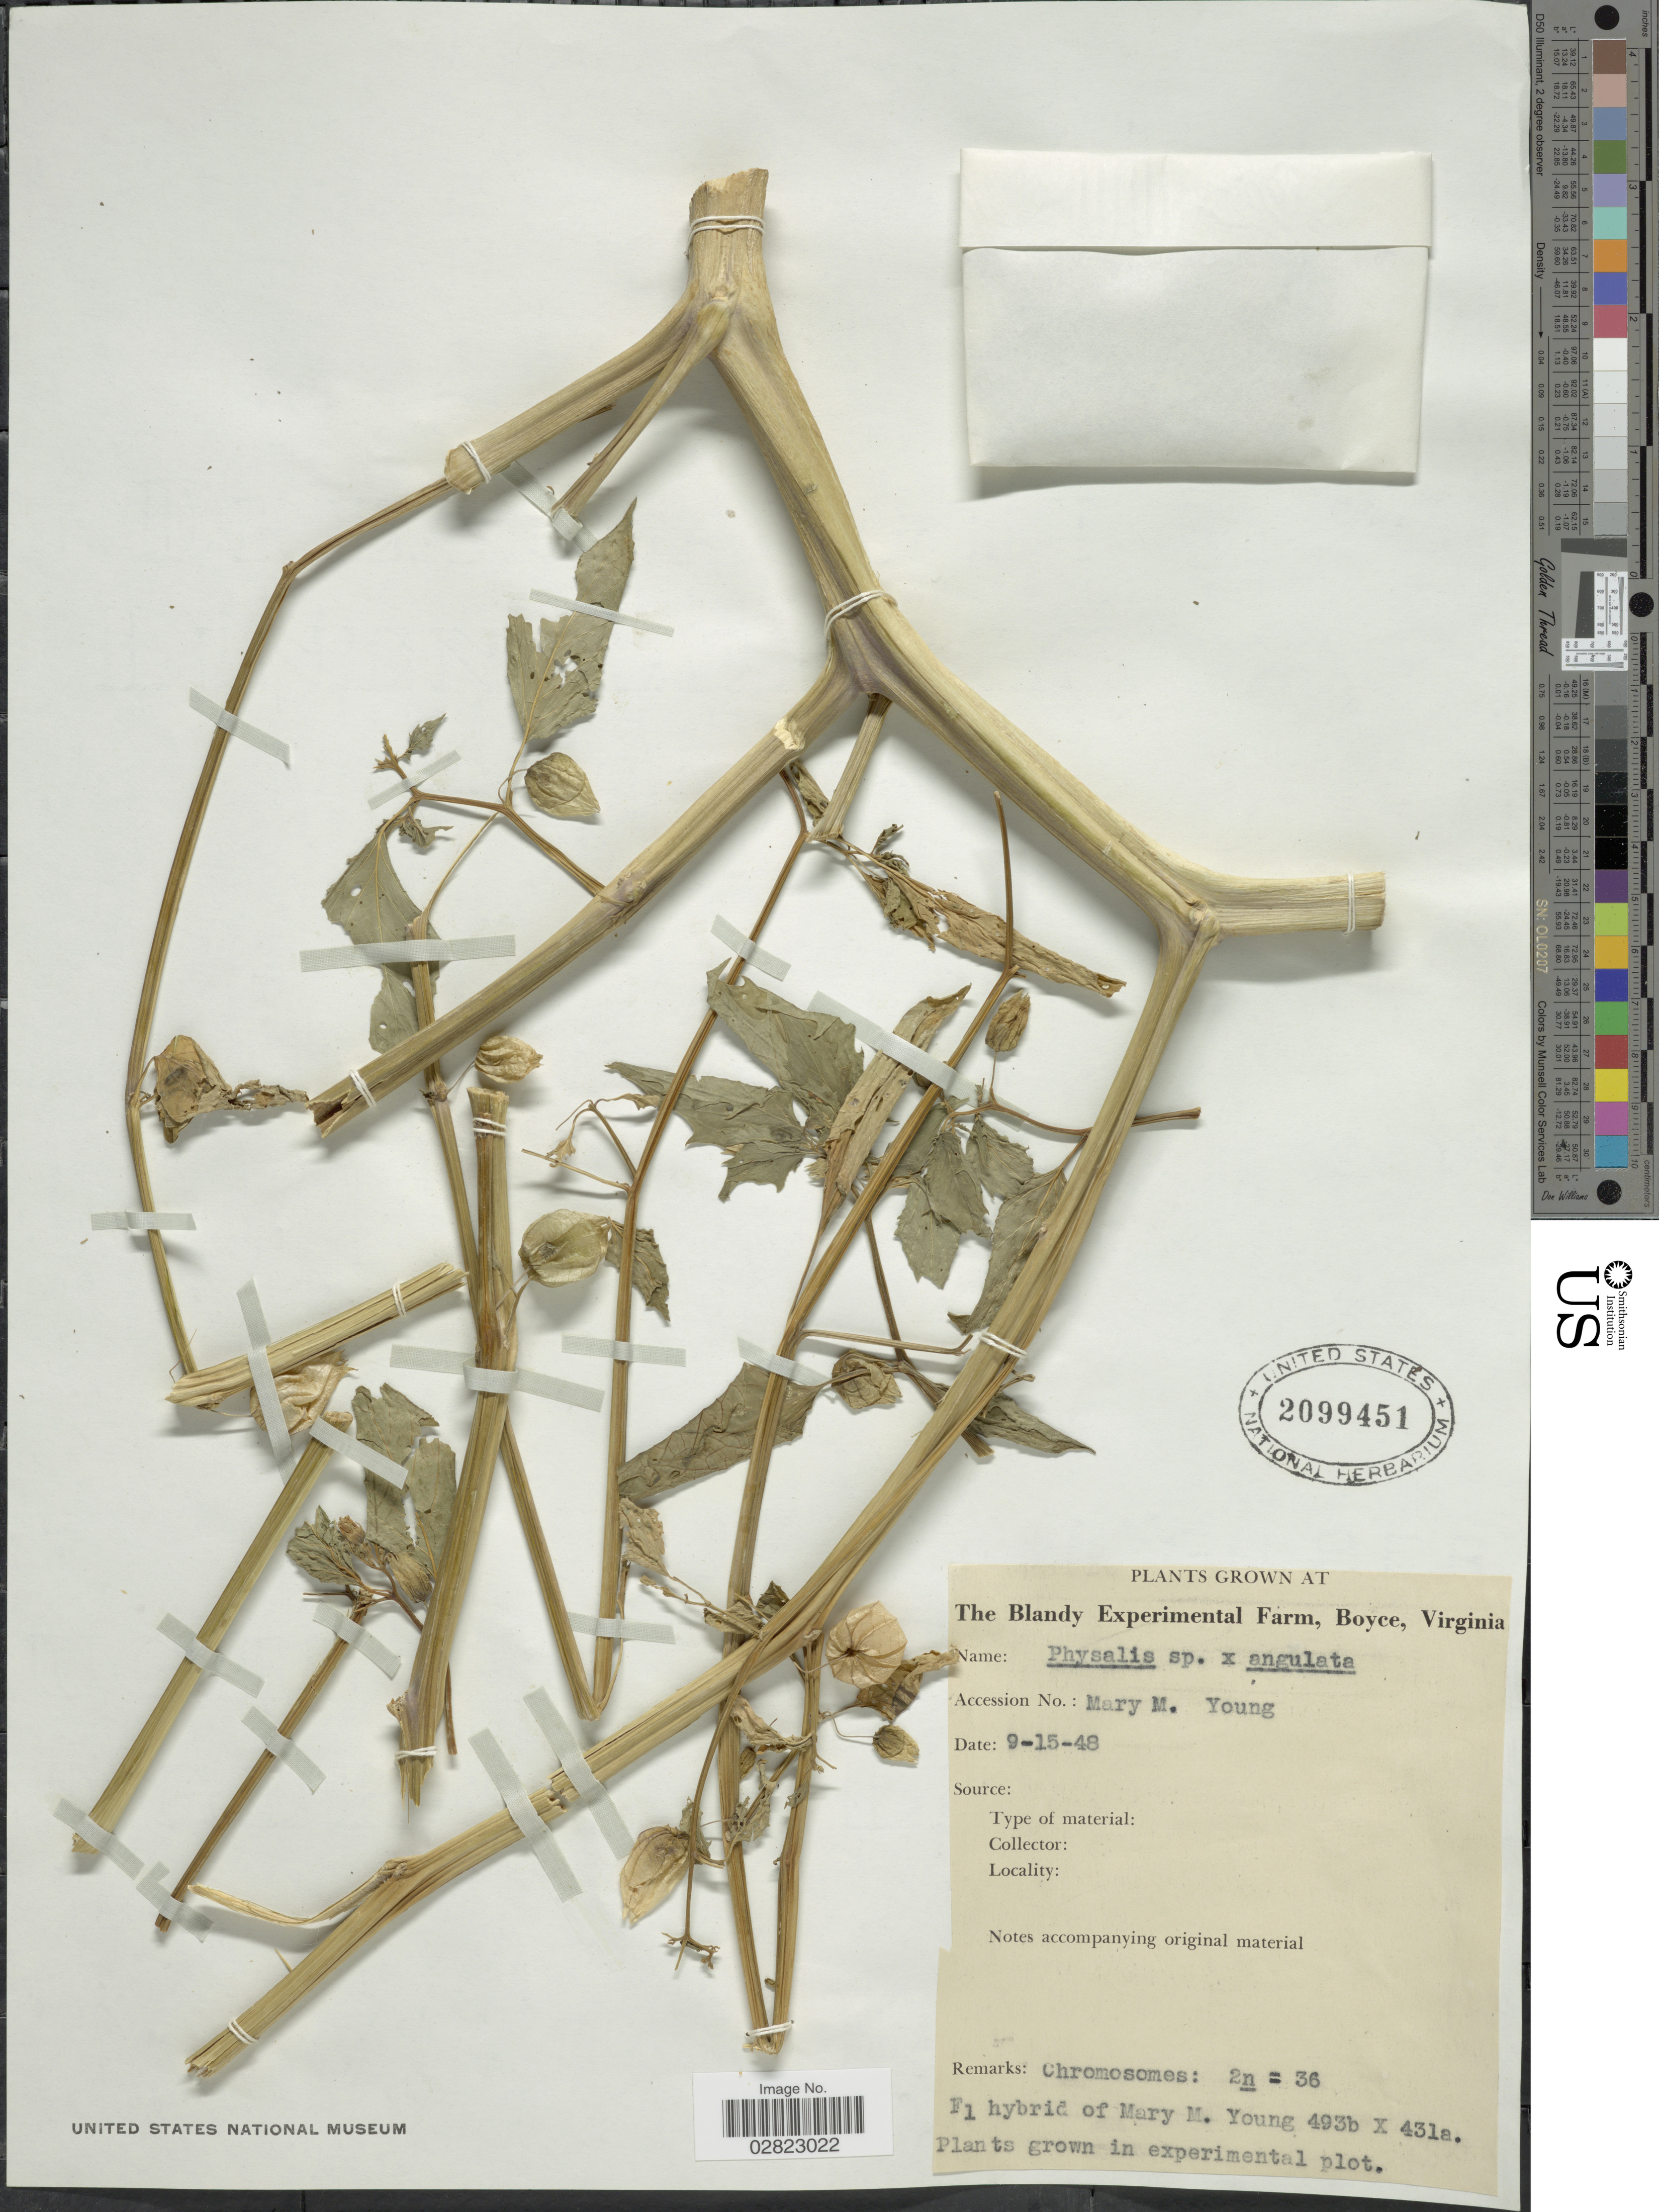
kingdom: Plantae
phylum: Tracheophyta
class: Magnoliopsida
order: Solanales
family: Solanaceae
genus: Physalis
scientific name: Physalis angulata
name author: L.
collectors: M. Young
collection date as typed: Transcribed d/m/y: 15/9/48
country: United States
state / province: Virginia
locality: The Blandy Experimental Farm, Boyce.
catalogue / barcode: US 2099451